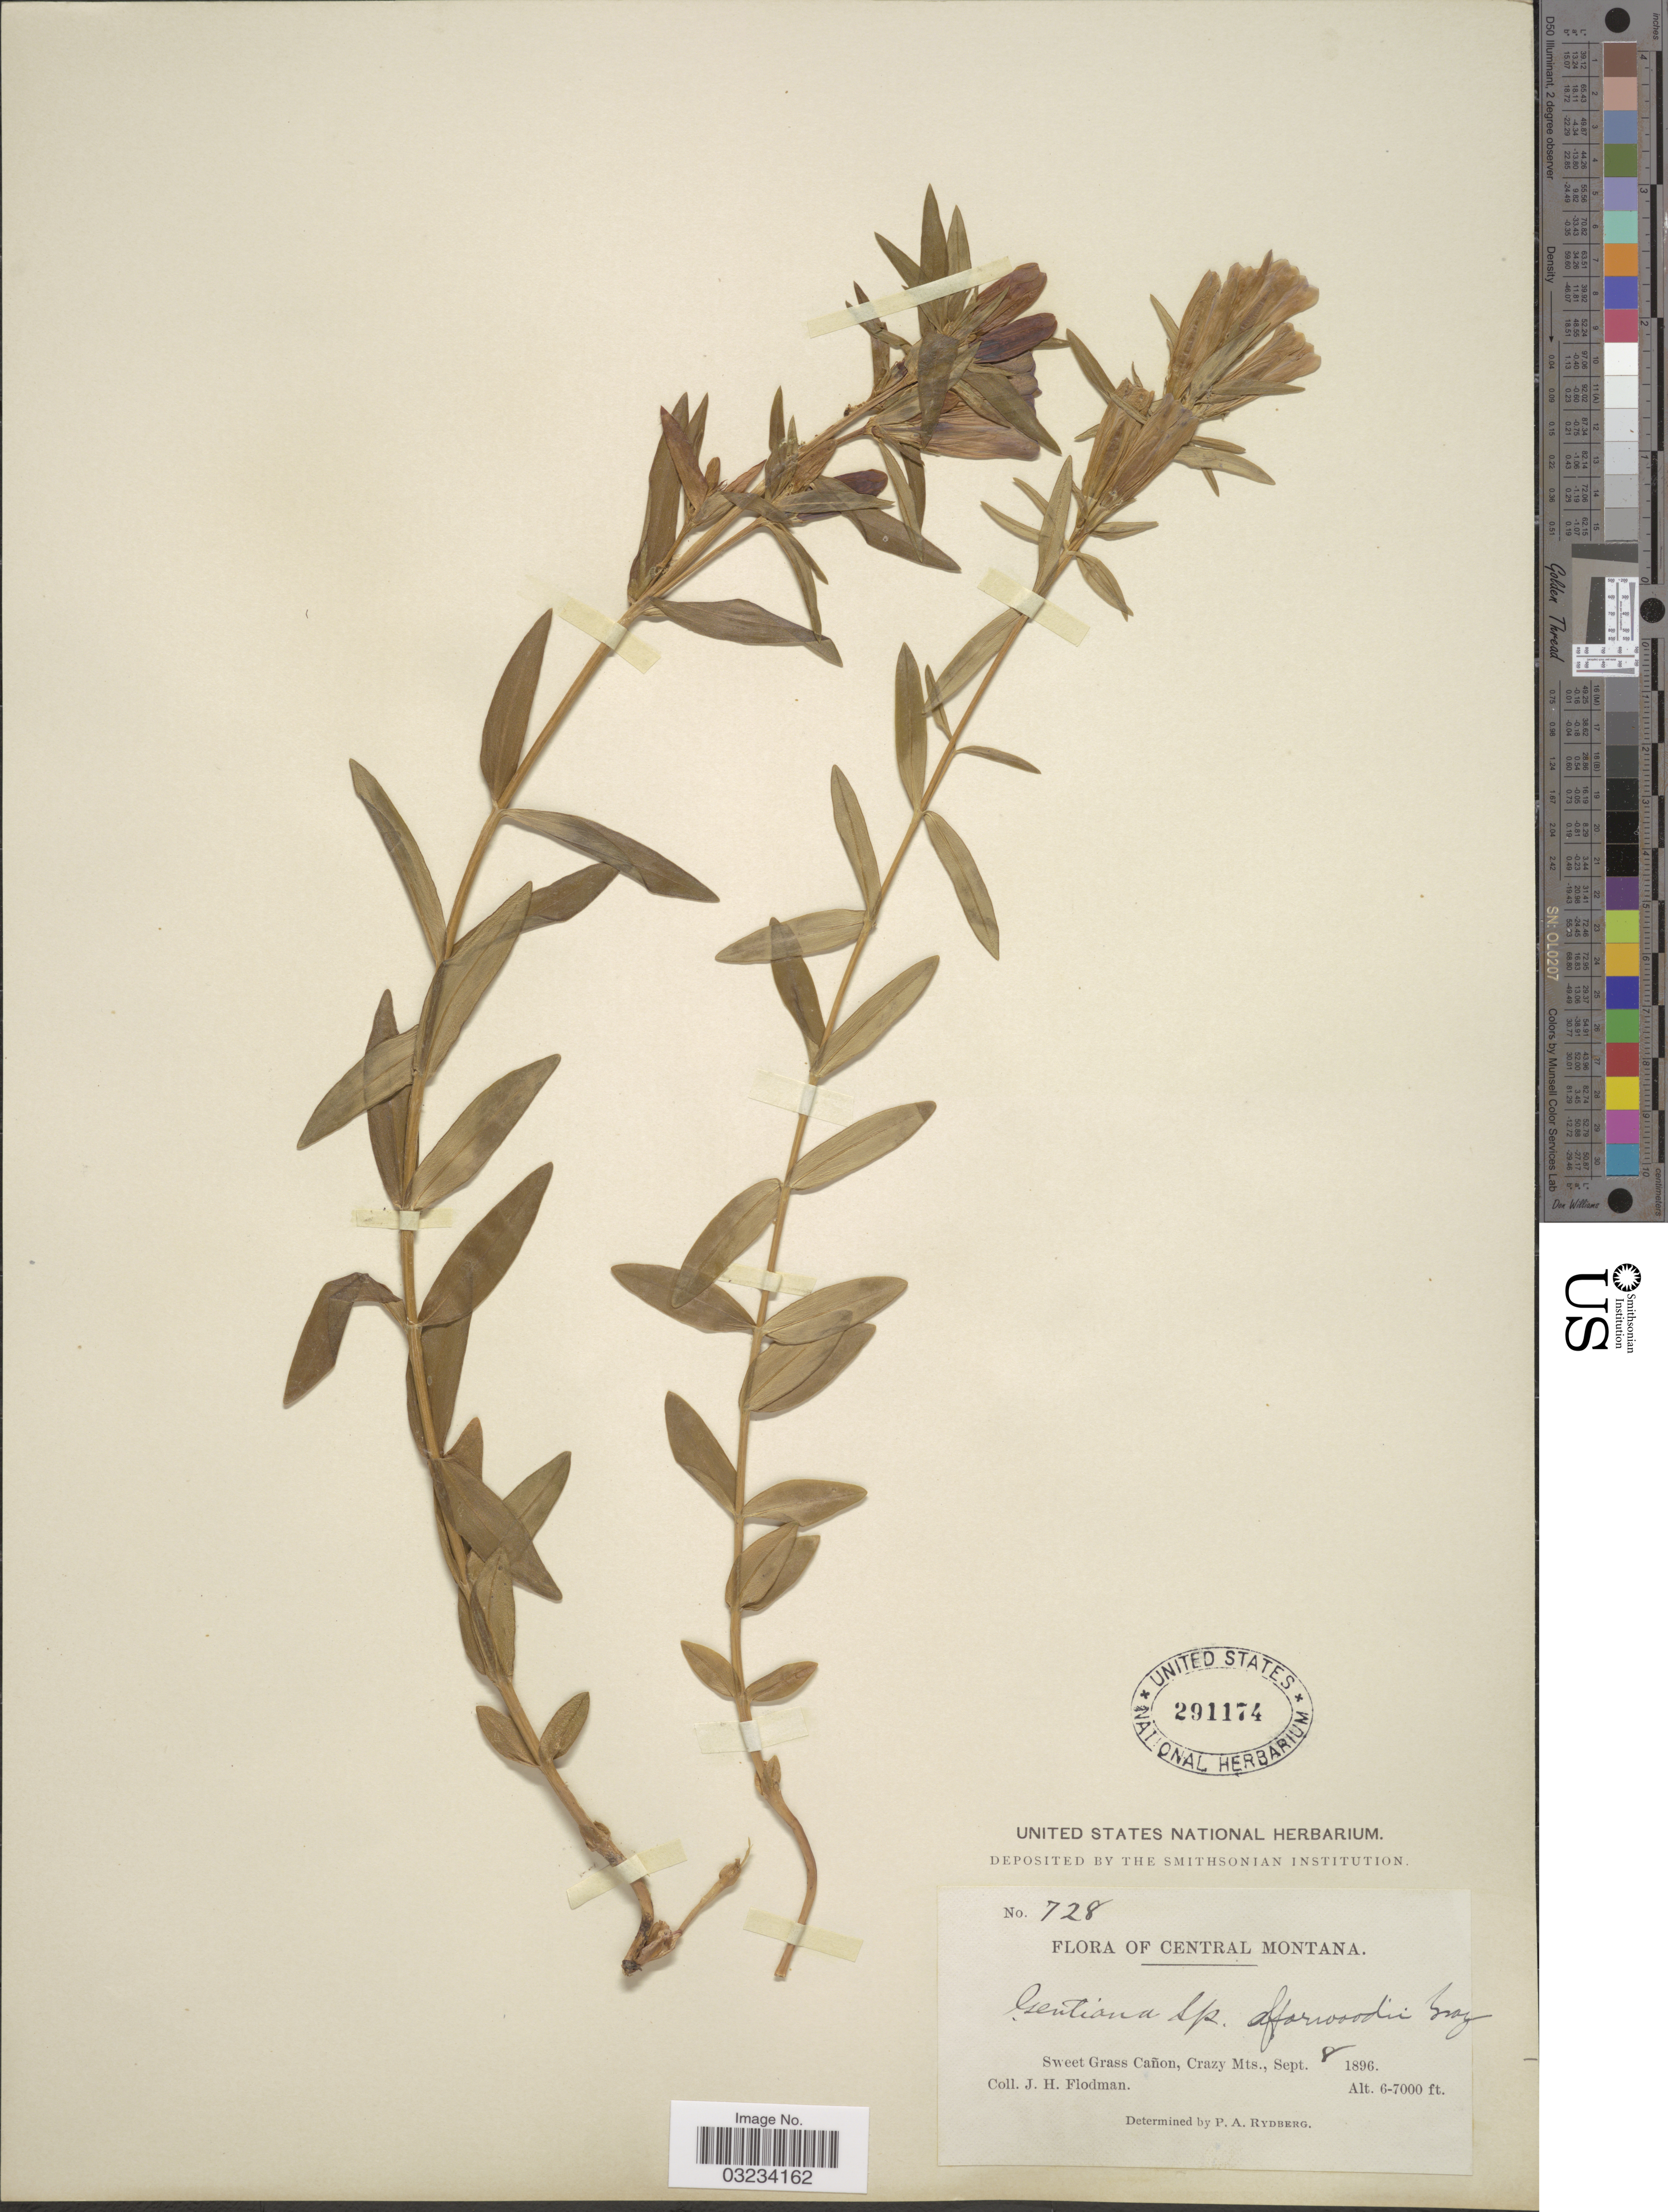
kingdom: Plantae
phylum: Tracheophyta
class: Magnoliopsida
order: Gentianales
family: Gentianaceae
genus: Gentiana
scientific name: Gentiana forwoodii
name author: A. Gray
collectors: J. Flodman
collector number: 728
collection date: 1896-09-08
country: United States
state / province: Montana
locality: Central Montana, Sweet Grass Cañon, Crazy Mts.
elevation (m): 1829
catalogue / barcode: US 291174